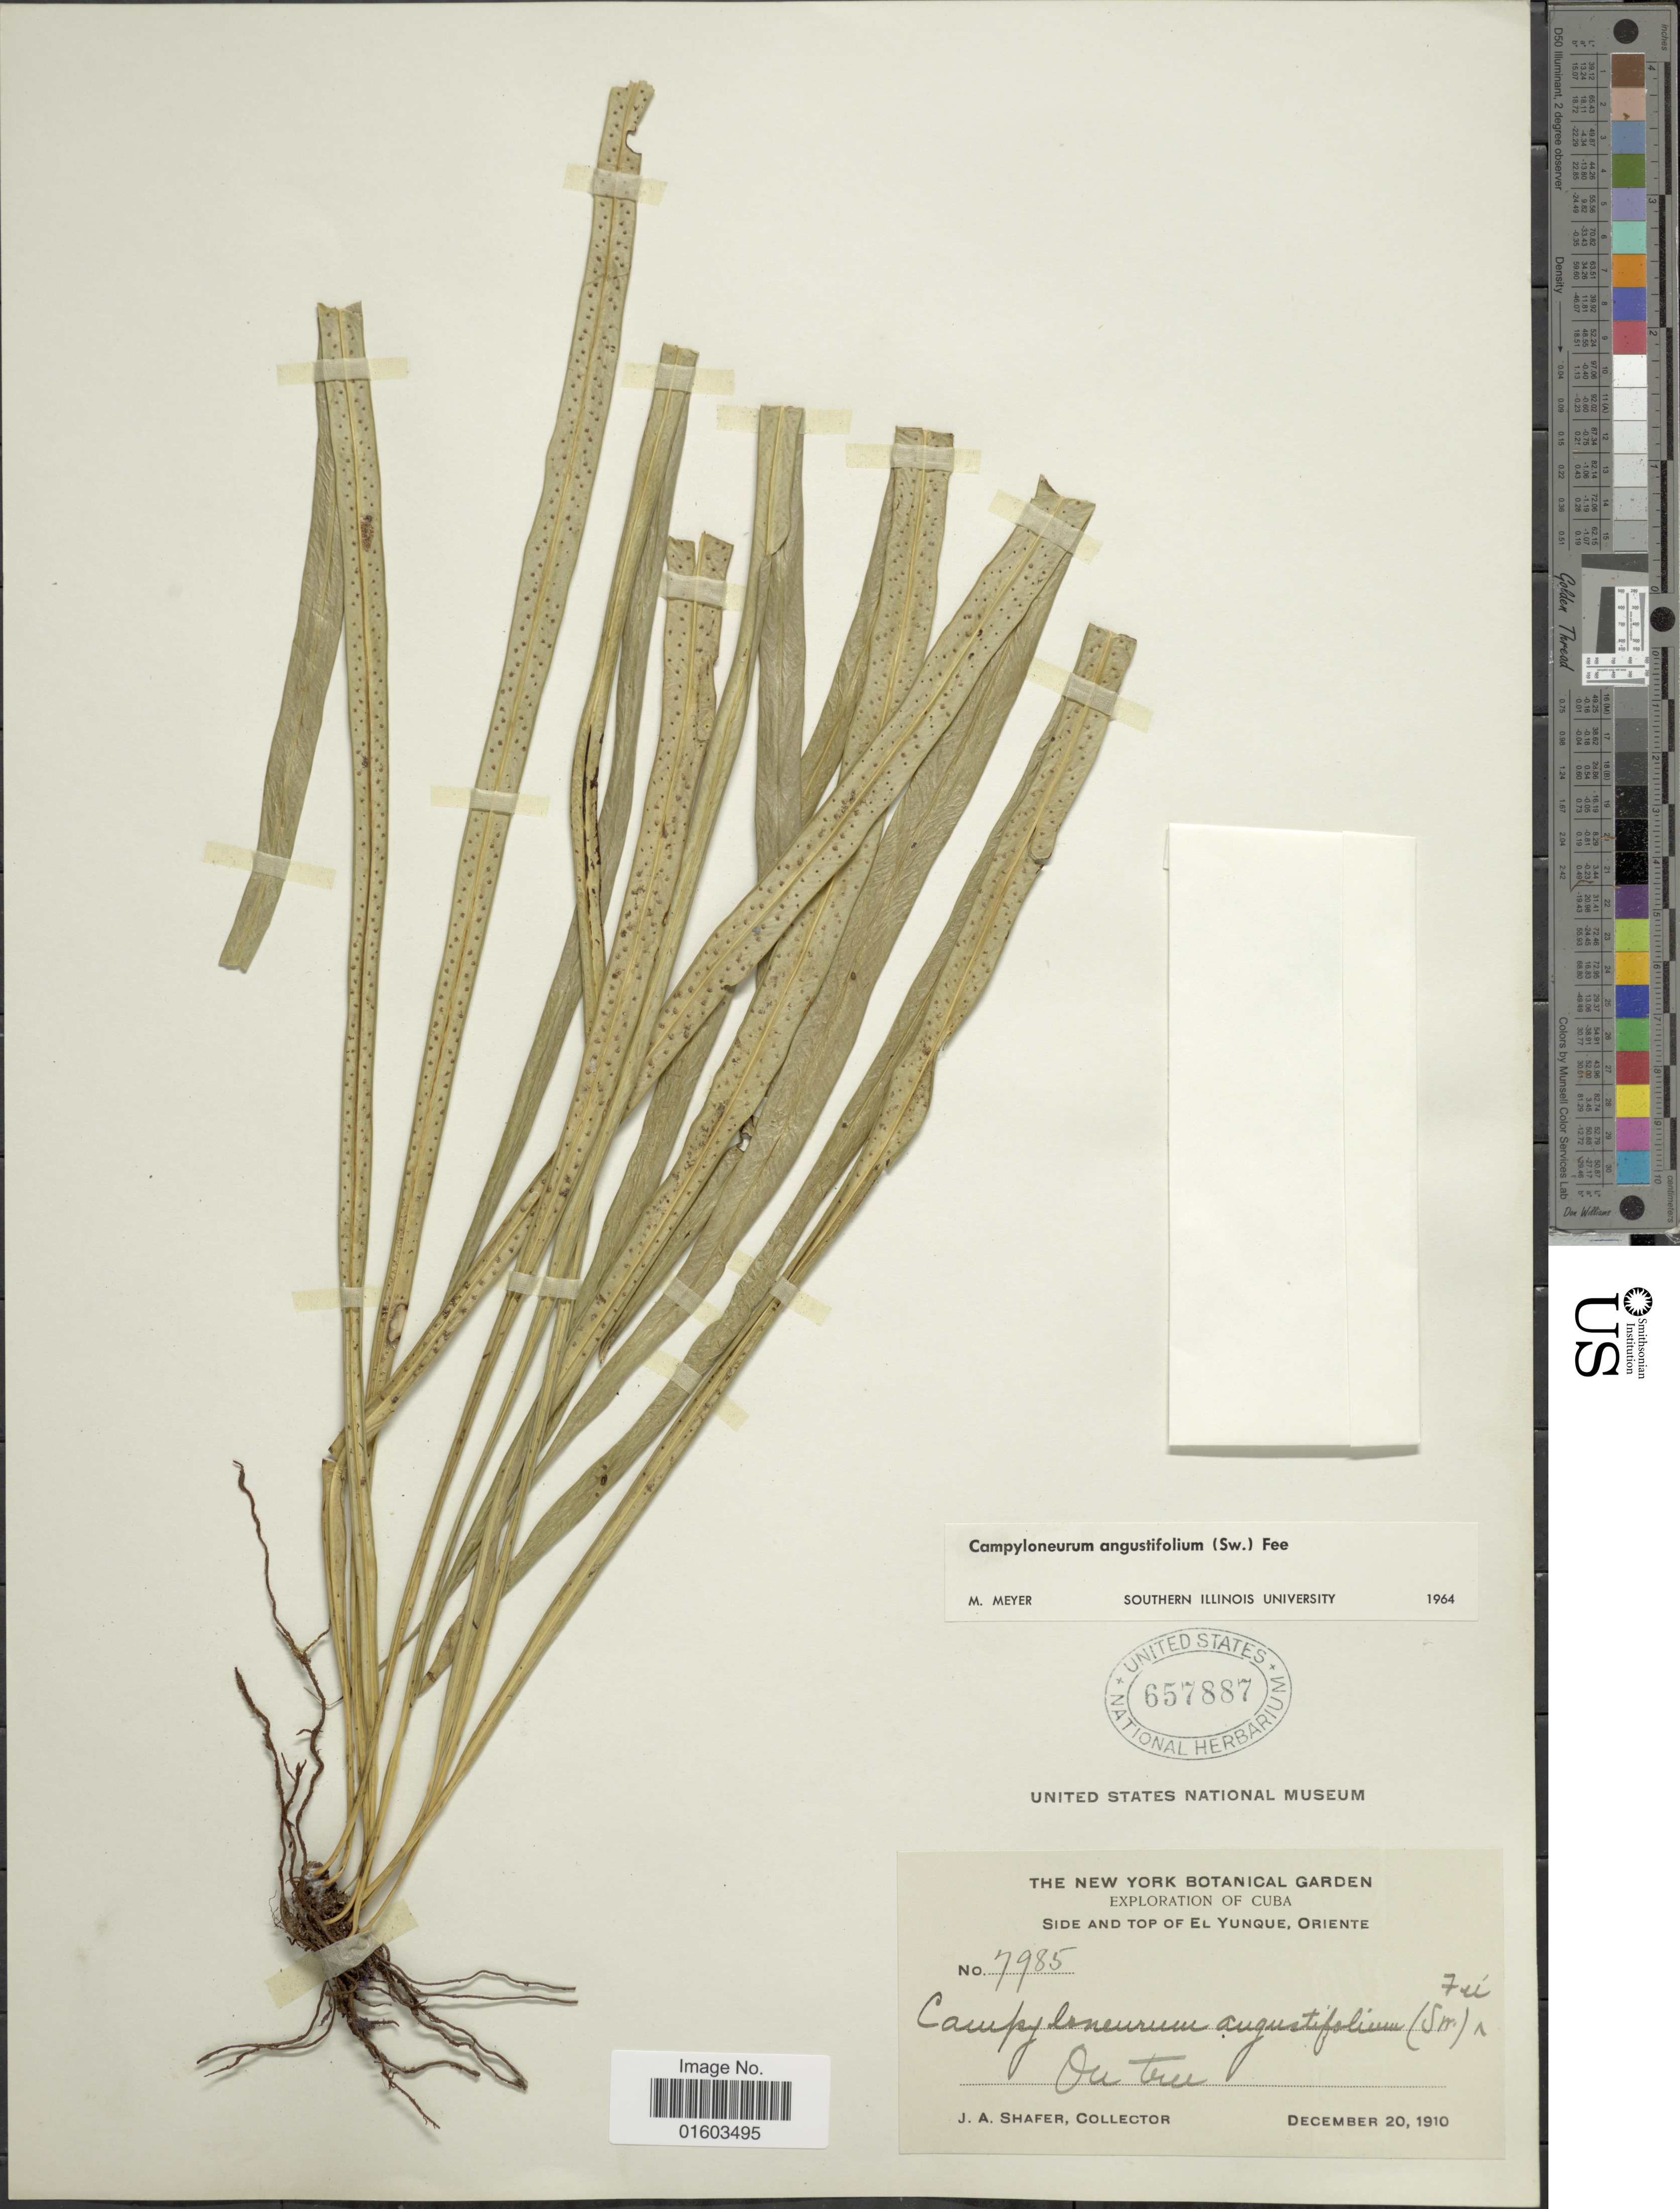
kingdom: Plantae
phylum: Tracheophyta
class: Polypodiopsida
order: Polypodiales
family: Polypodiaceae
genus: Campyloneurum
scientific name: Campyloneurum angustifolium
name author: (Sw.) Fée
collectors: J. A. Shafer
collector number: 7985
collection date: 1910-12-20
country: Cuba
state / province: Oriente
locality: Side and Top of El Yunque, Oriente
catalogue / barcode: US 657887